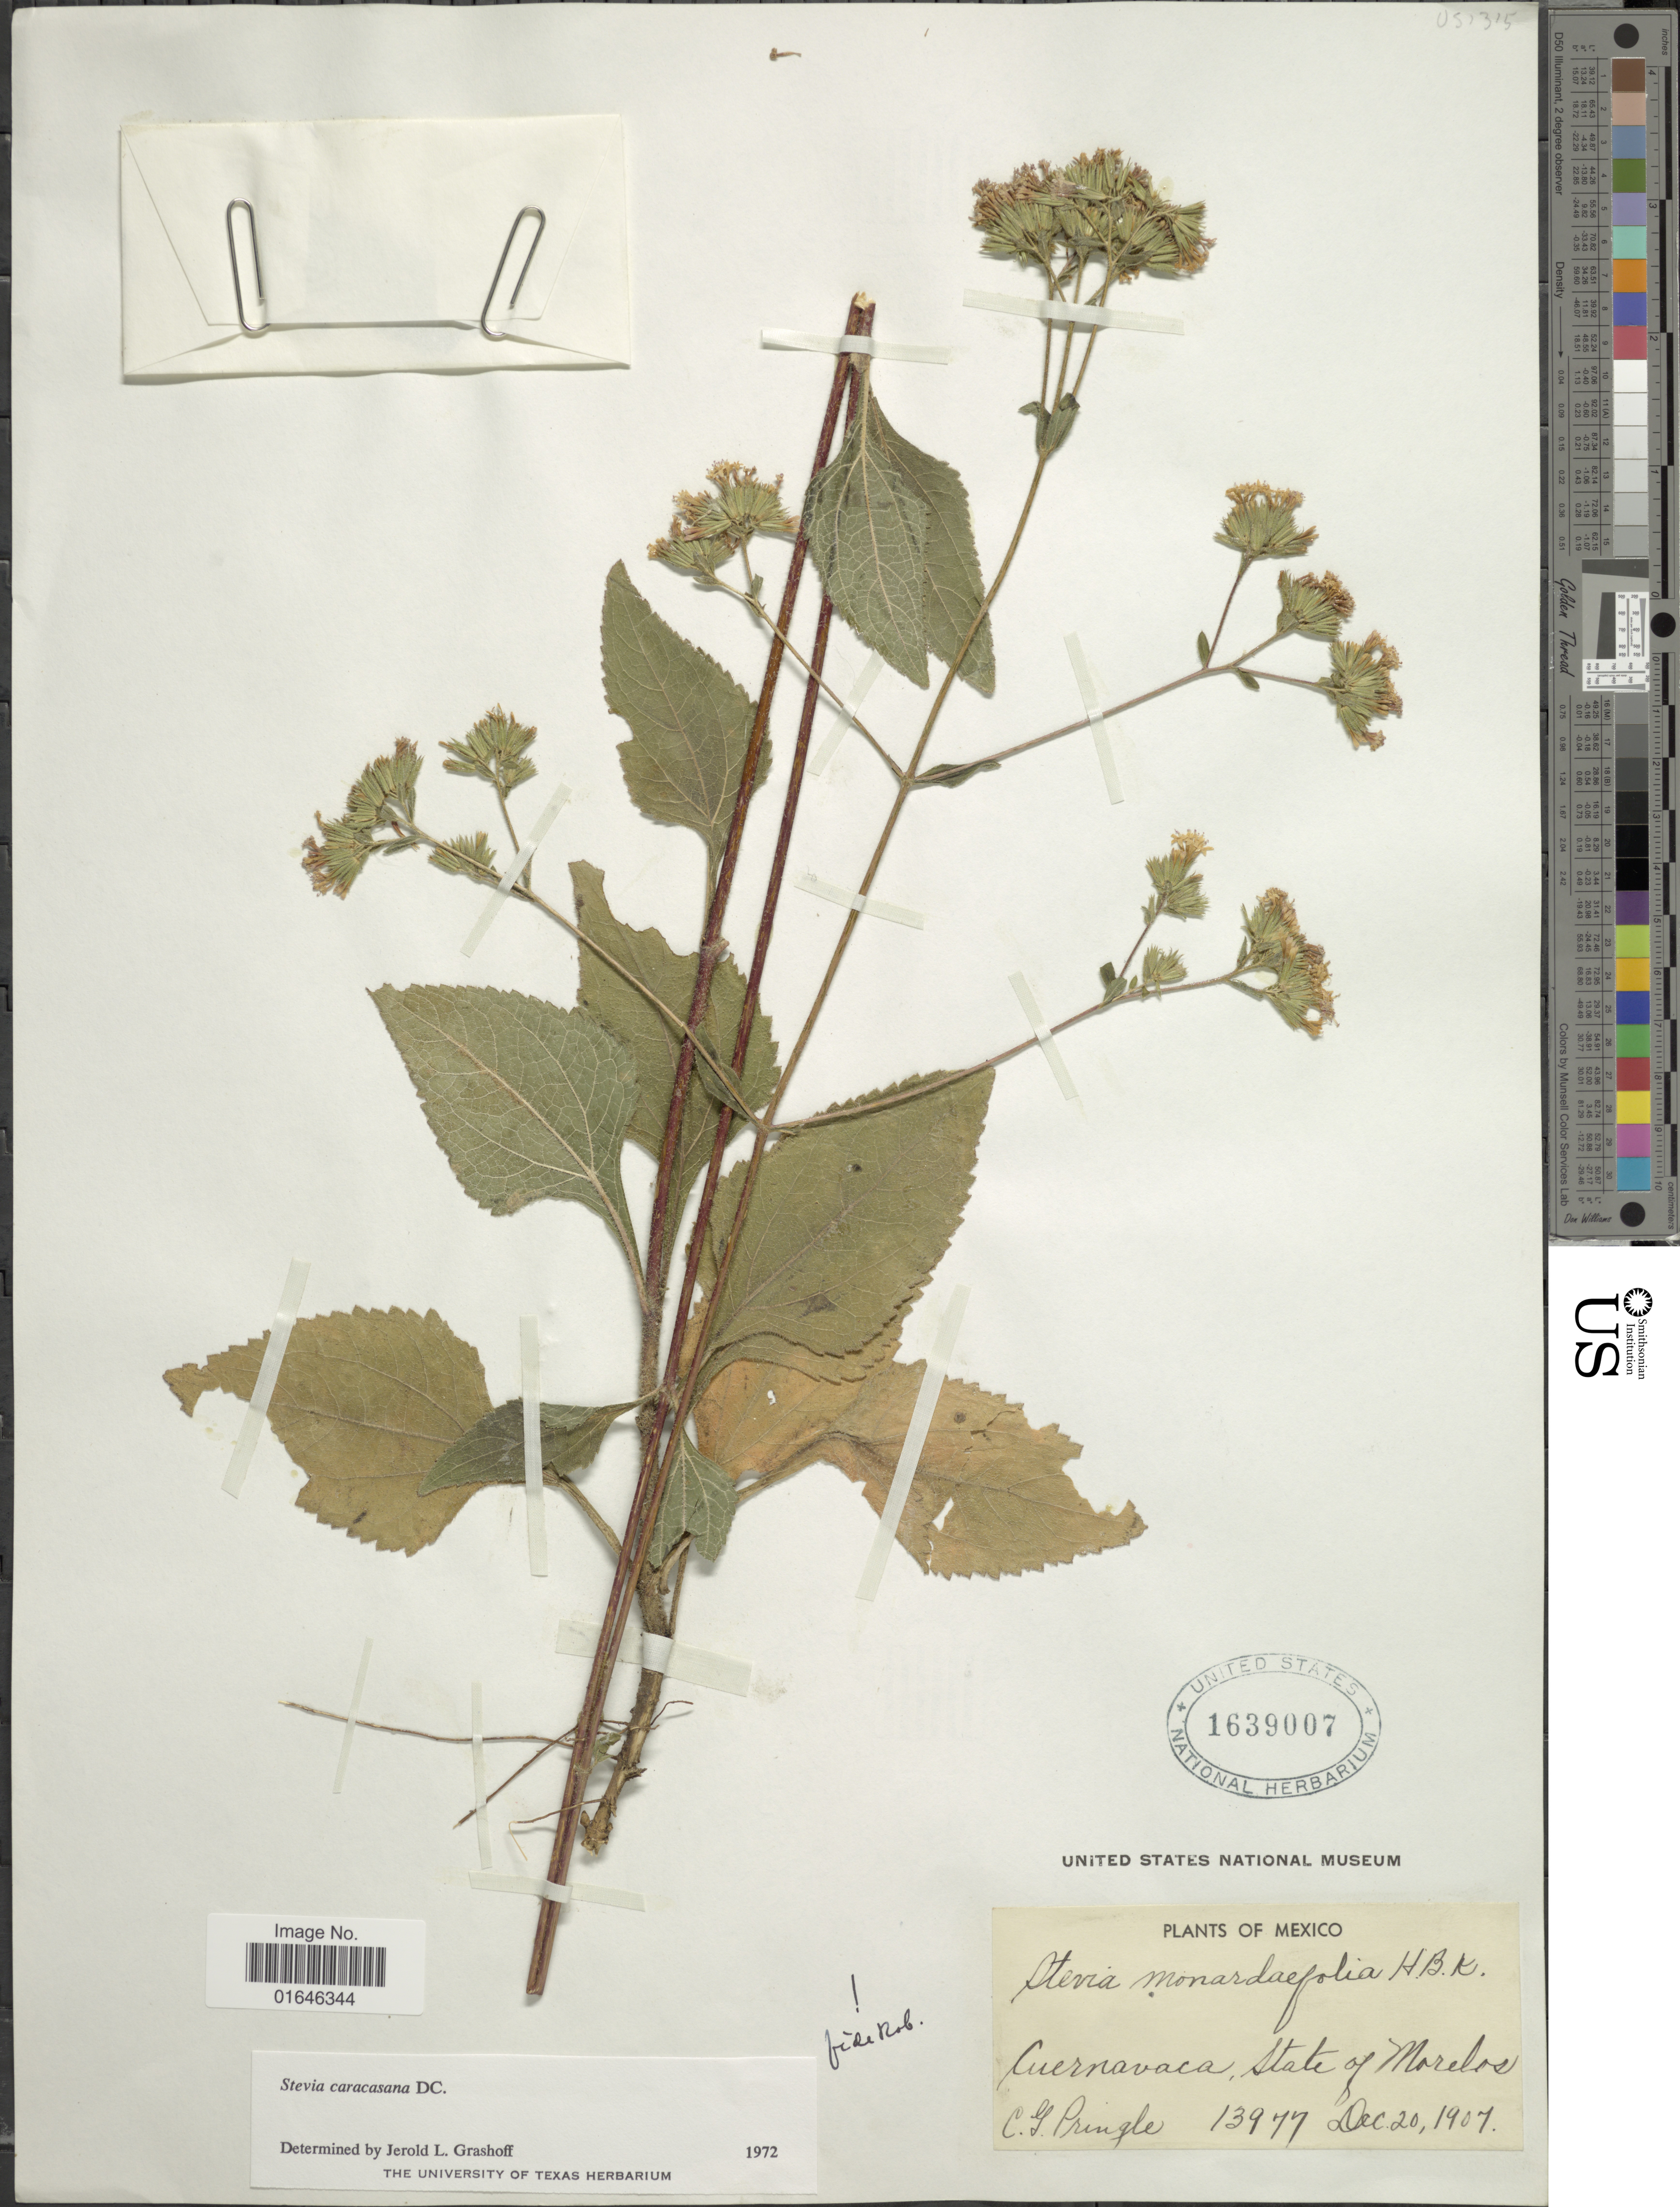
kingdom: Plantae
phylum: Tracheophyta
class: Magnoliopsida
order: Asterales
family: Asteraceae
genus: Stevia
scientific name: Stevia caracasana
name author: DC.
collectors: C. G. Pringle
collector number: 13977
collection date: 1907-12-20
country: Mexico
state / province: Morelos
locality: Cuernavaca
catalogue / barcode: US 1639007